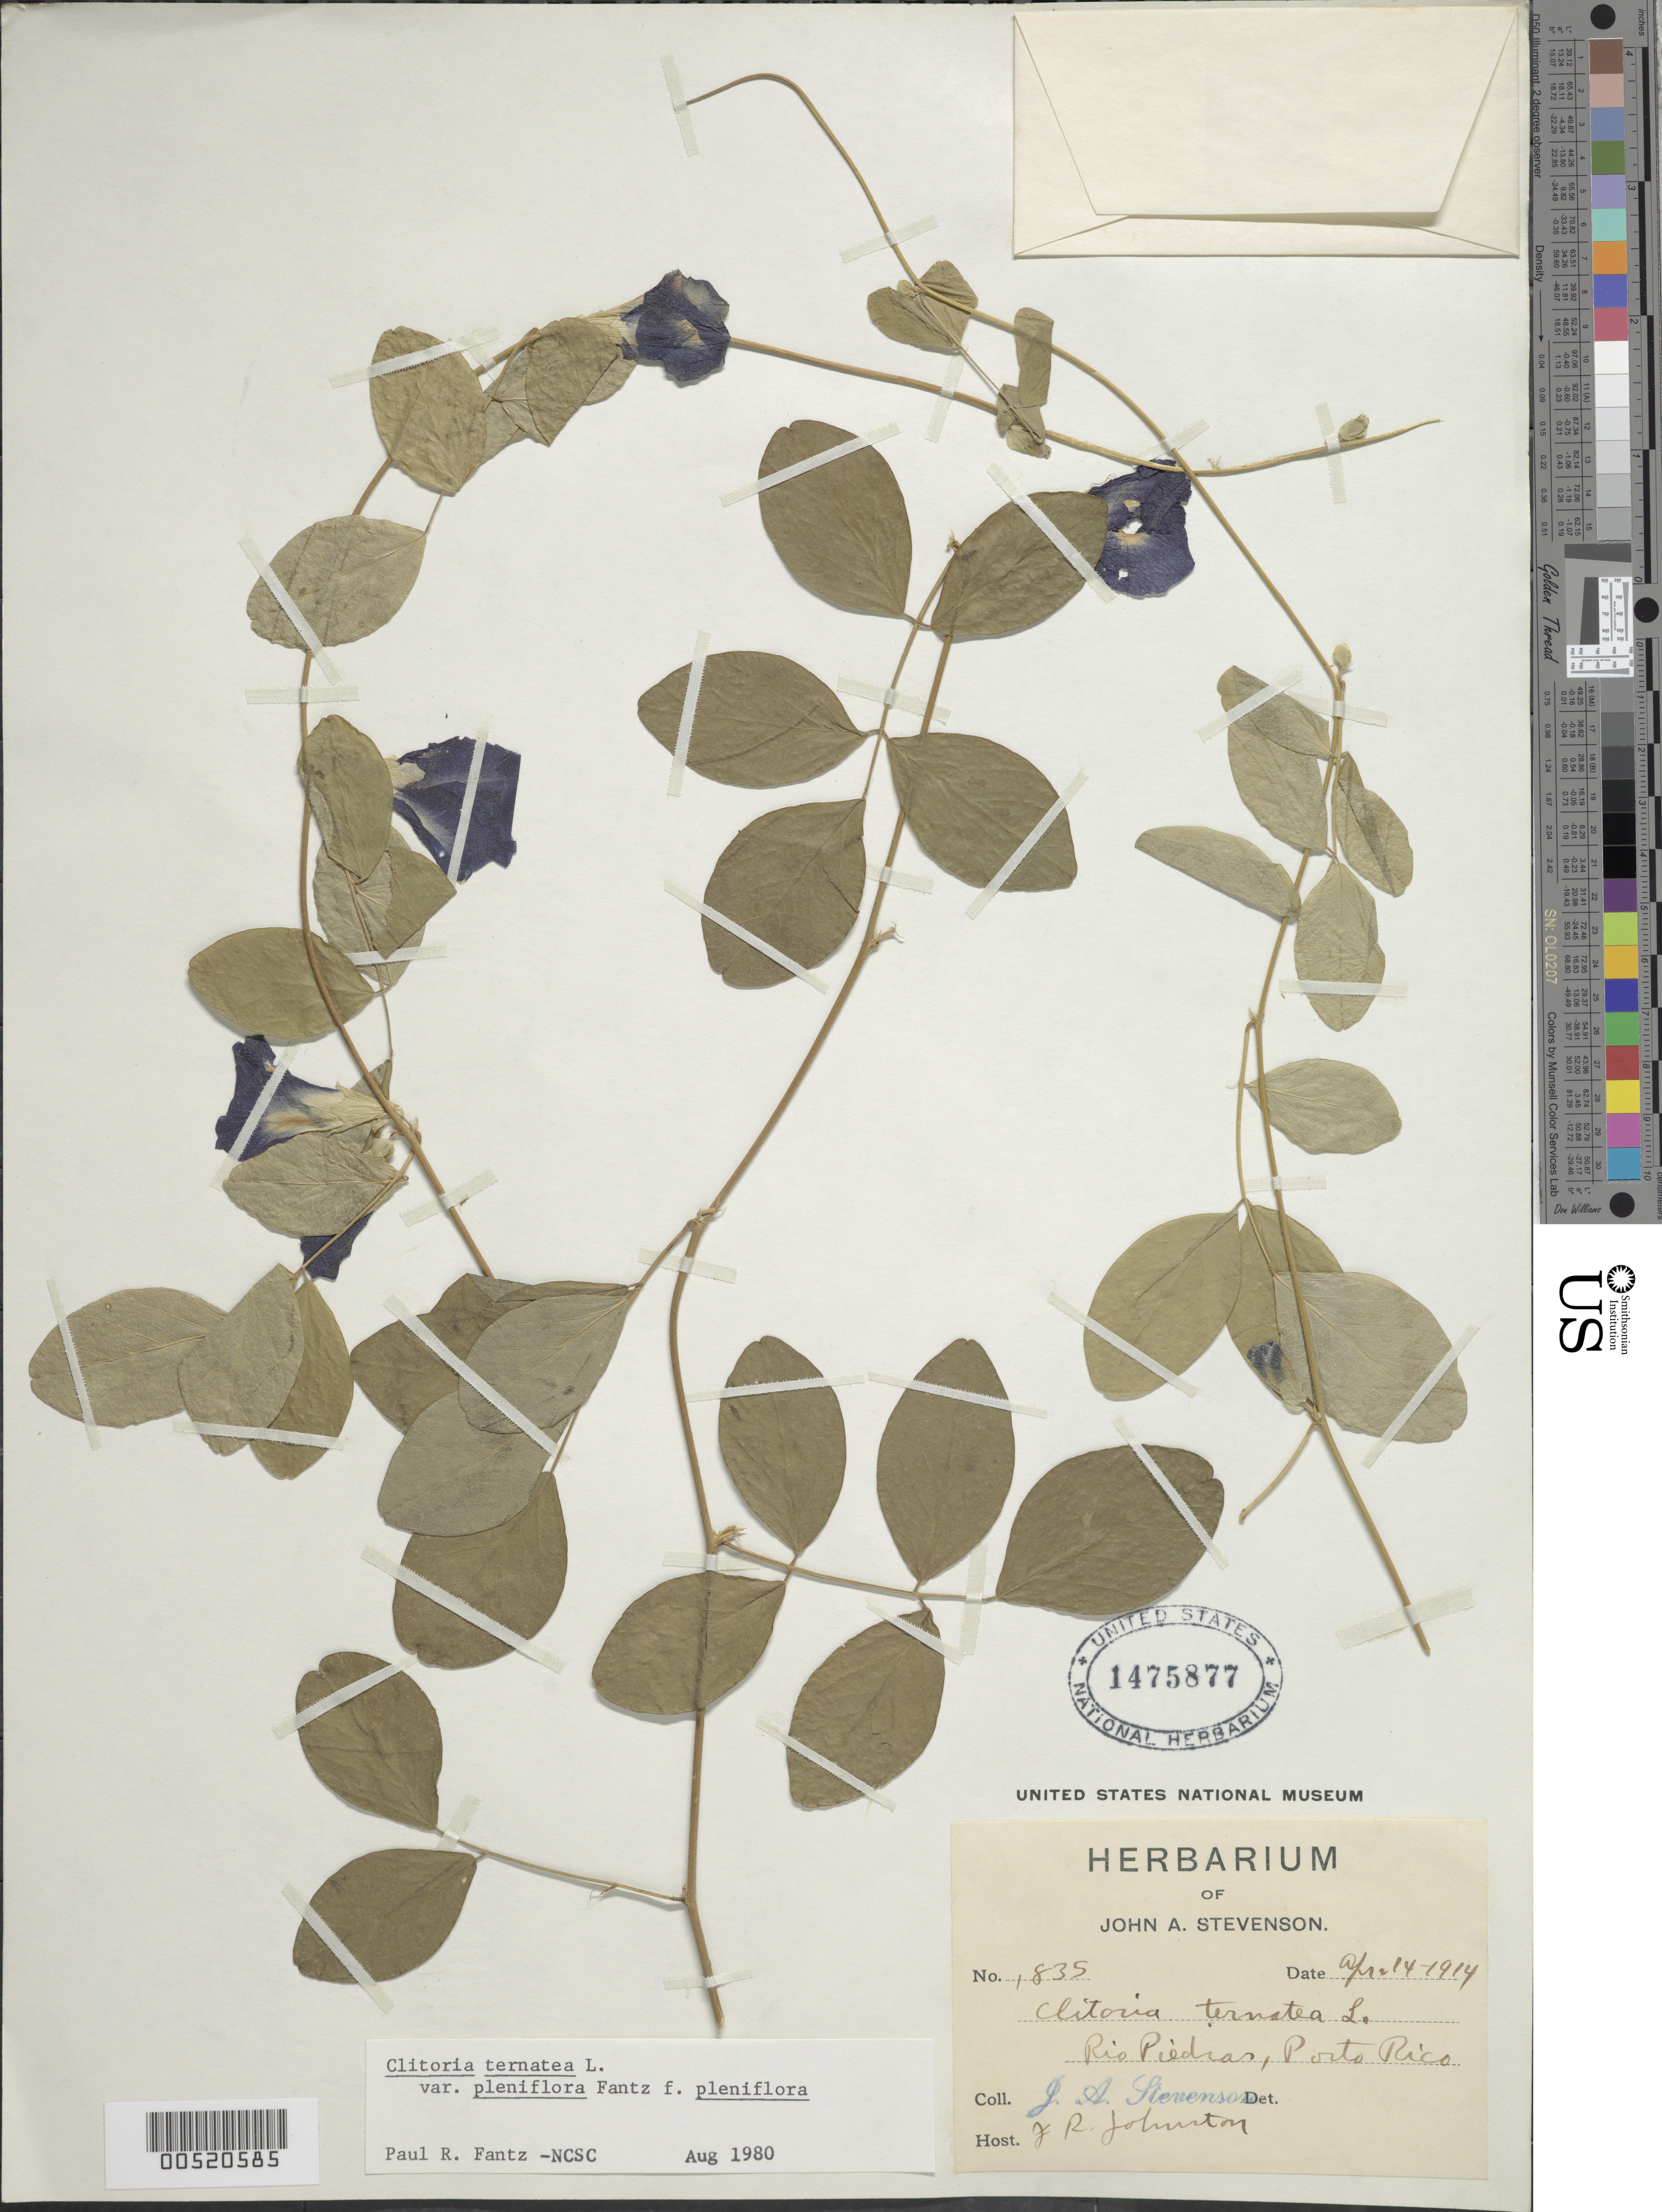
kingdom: Plantae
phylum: Tracheophyta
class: Magnoliopsida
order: Fabales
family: Fabaceae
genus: Clitoria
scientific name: Clitoria ternatea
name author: L.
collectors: J. Johnston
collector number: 1835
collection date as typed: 14 Apr 1914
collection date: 1914-04-14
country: Puerto Rico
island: Greater Antilles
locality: Rio Piedras.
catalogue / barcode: US 1475877